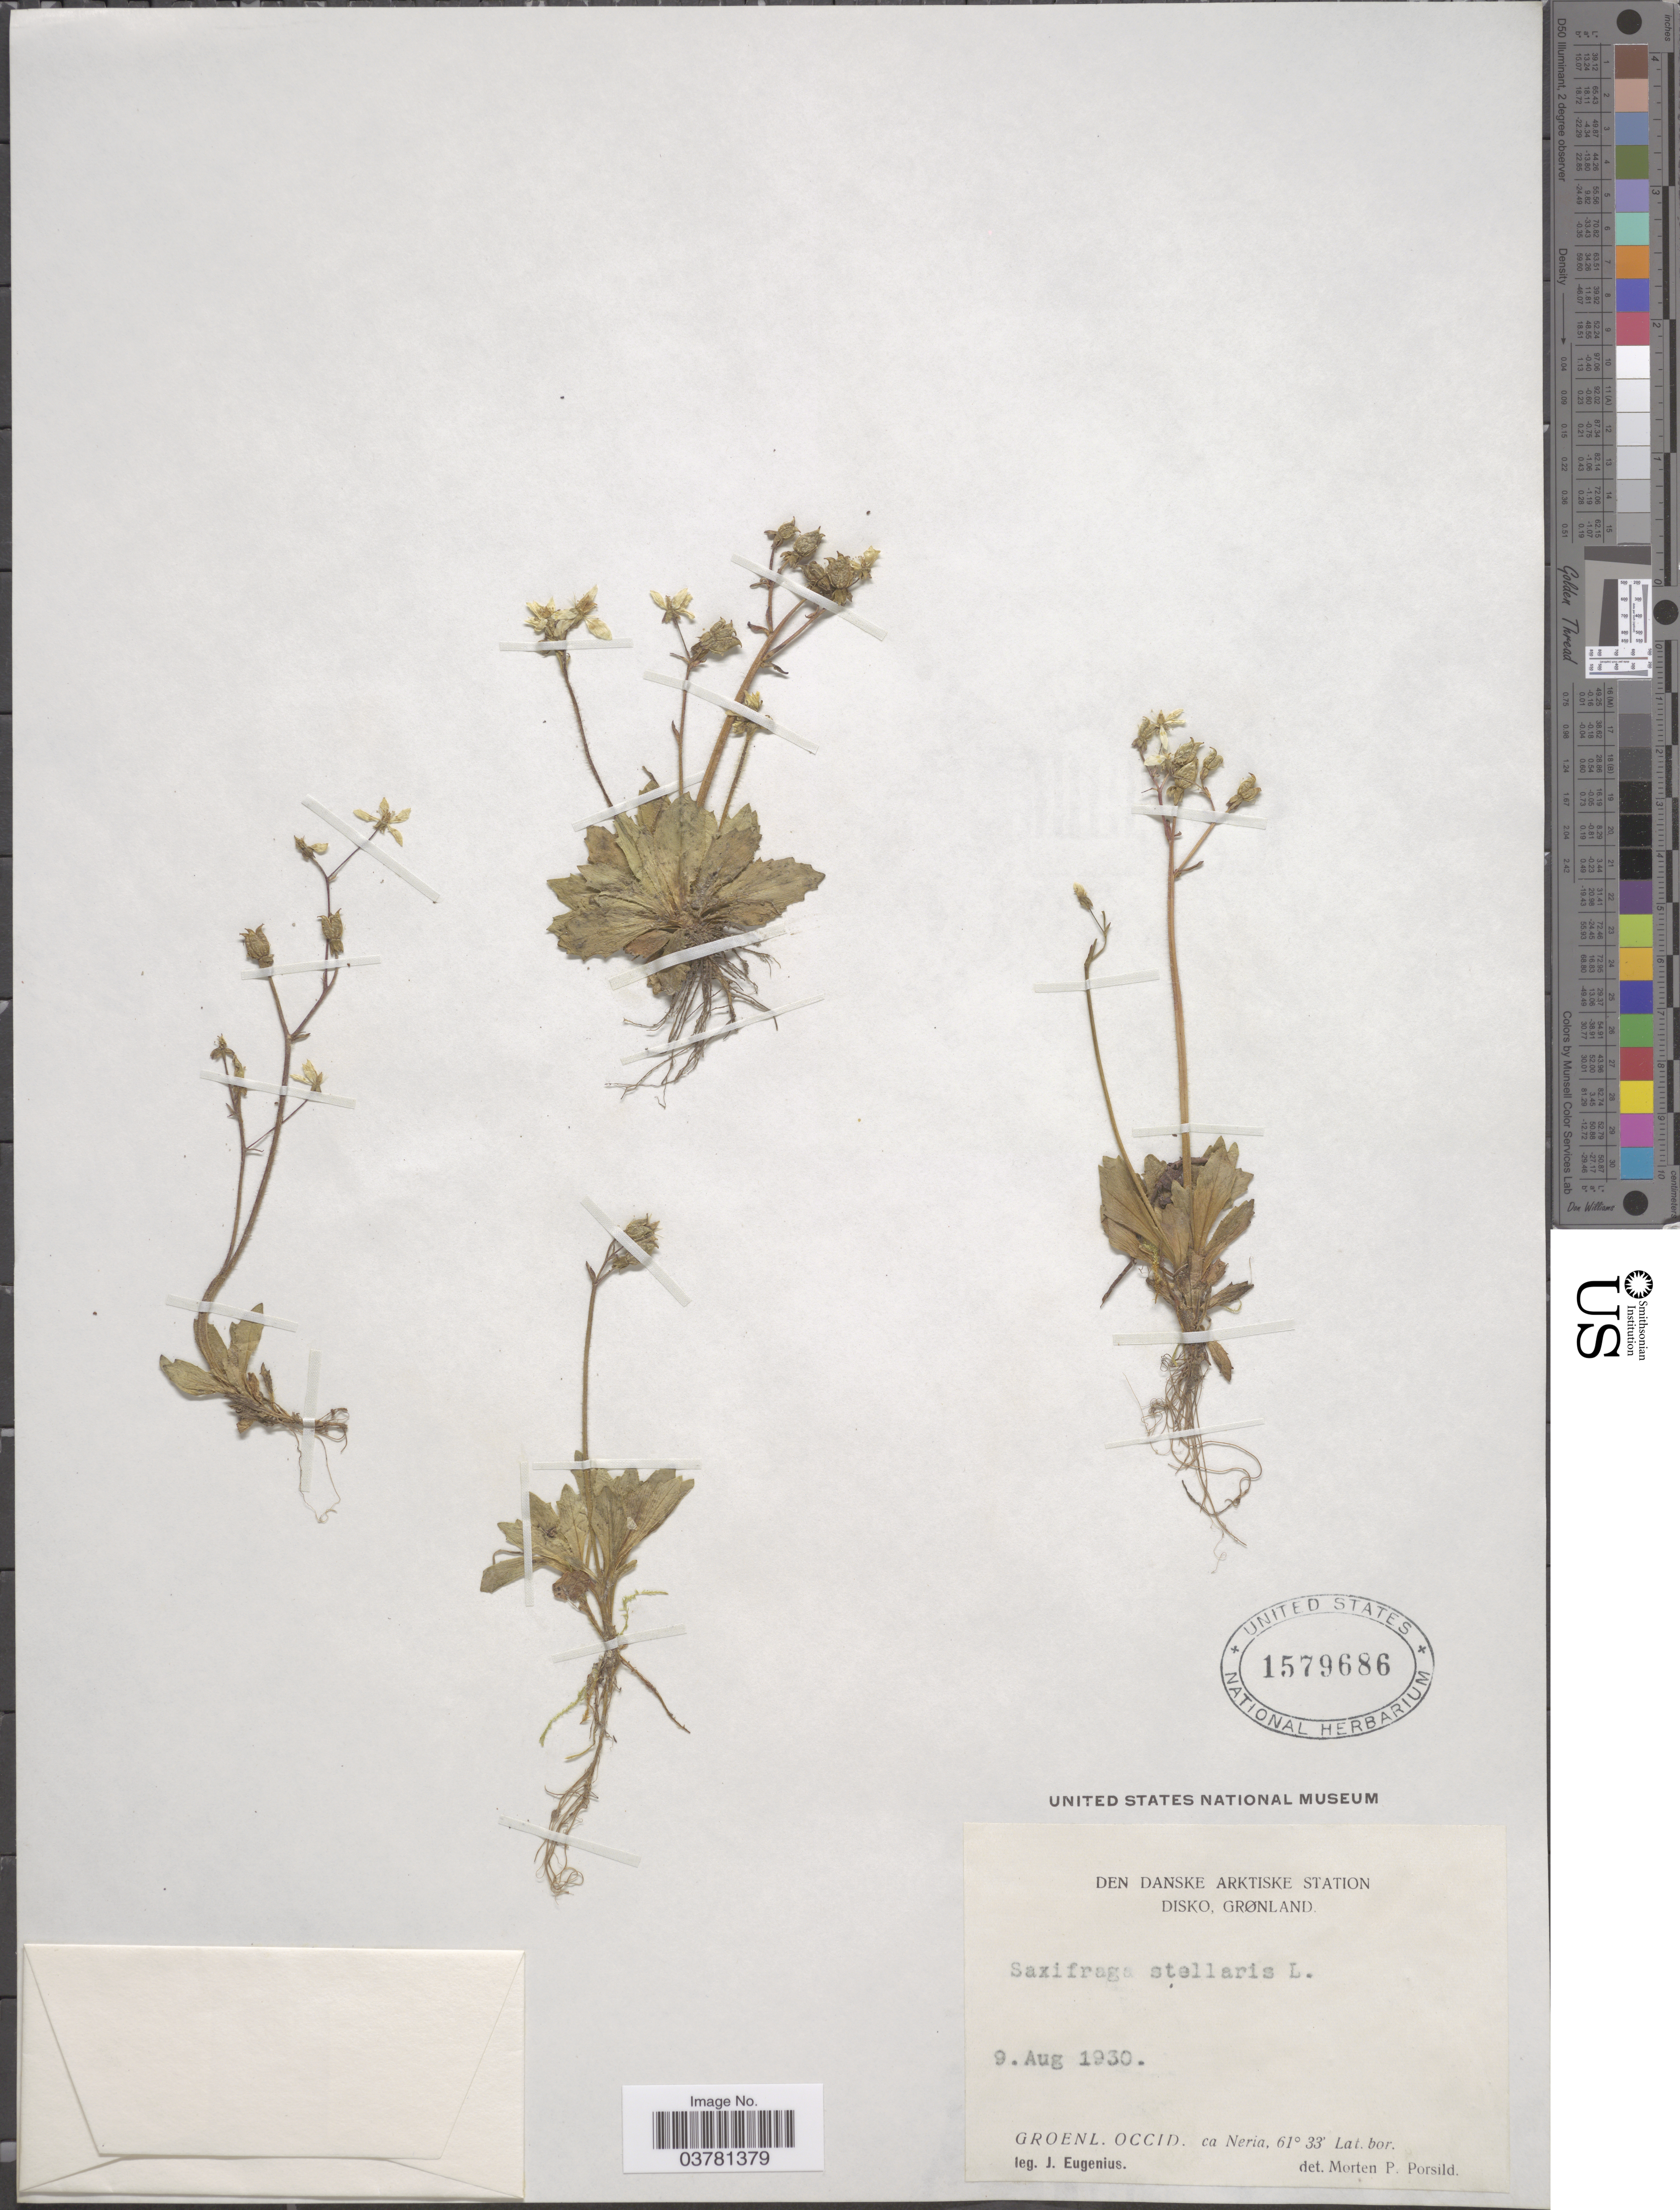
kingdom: Plantae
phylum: Tracheophyta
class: Magnoliopsida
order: Saxifragales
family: Saxifragaceae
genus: Micranthes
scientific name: Micranthes stellaris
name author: (L.) Galasso et al.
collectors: J. Eugenius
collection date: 1930-08-09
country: Greenland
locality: Den Danske Arktiske Station. Disko, Grønland. Groenl. Occid.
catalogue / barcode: US 1579686